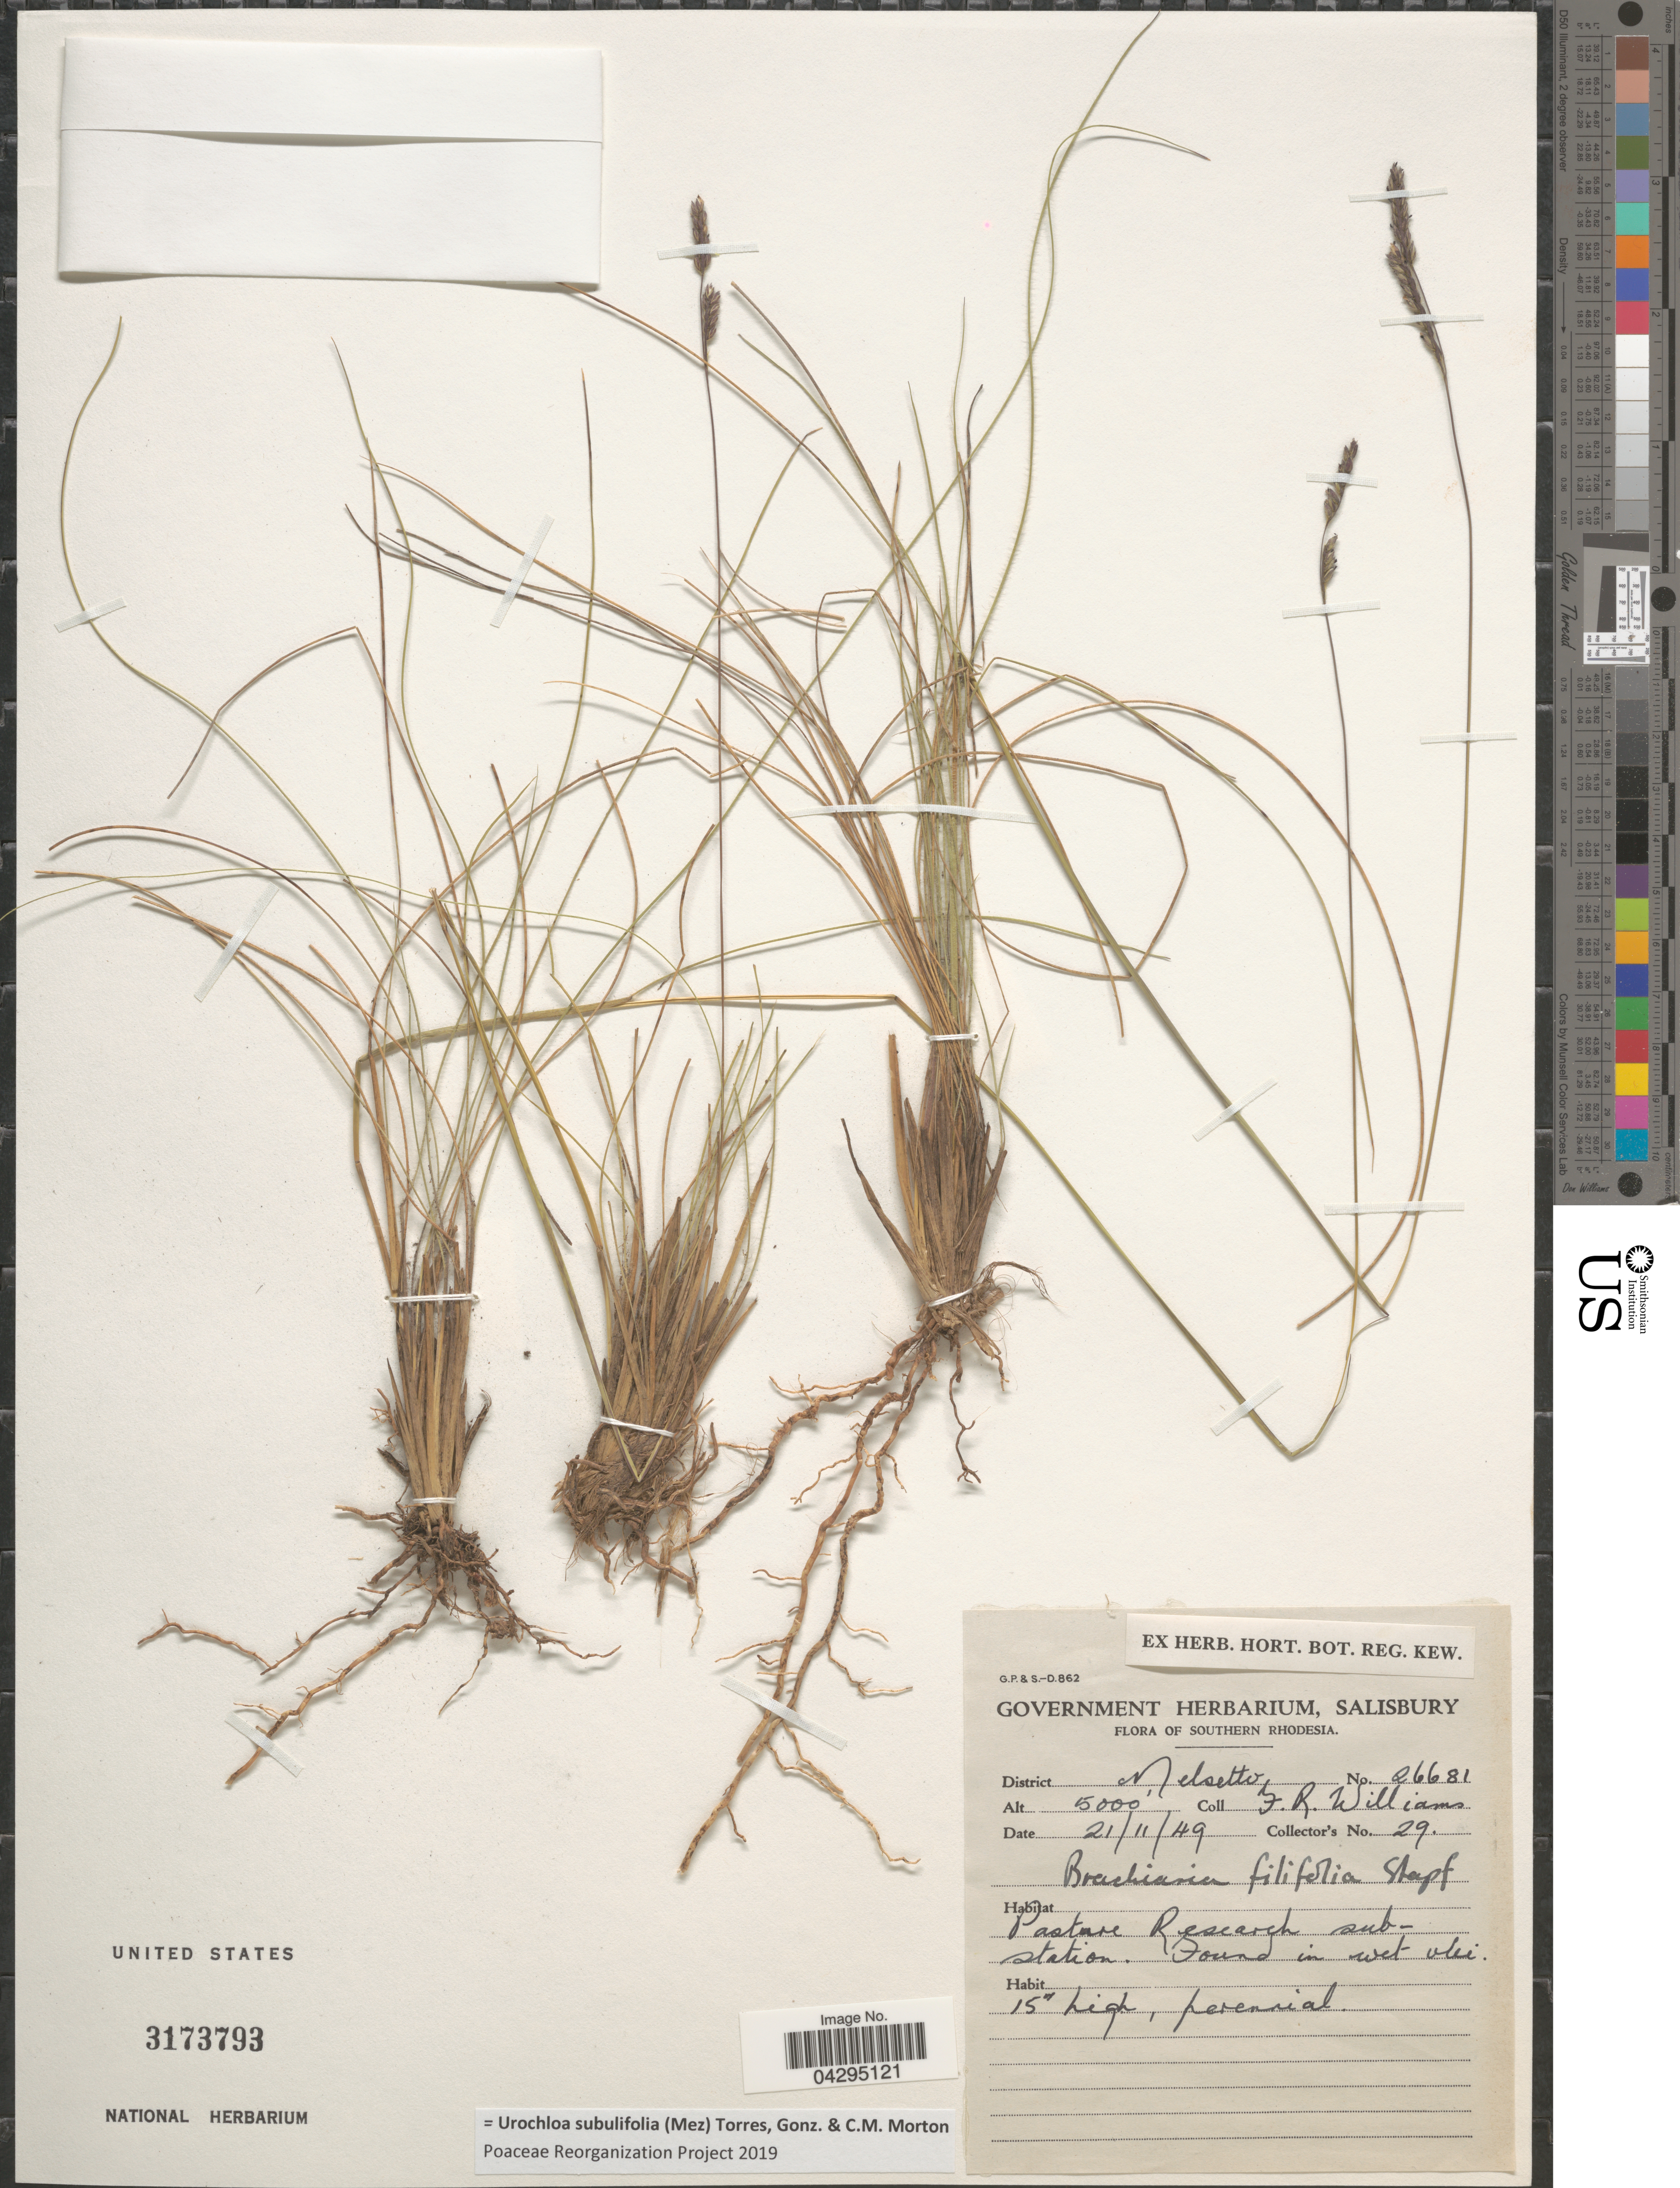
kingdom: Plantae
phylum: Tracheophyta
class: Liliopsida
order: Poales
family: Poaceae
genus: Urochloa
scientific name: Urochloa subulifolia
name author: (Mez) Torres Gonz. & C.M. Morton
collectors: F. Williams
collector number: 29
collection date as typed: Transcribed d/m/y: 21/11/49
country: Zimbabwe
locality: Southern Rhodesia. District Nelsetto. Pasture Research substation.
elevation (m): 1524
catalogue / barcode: US 3173793